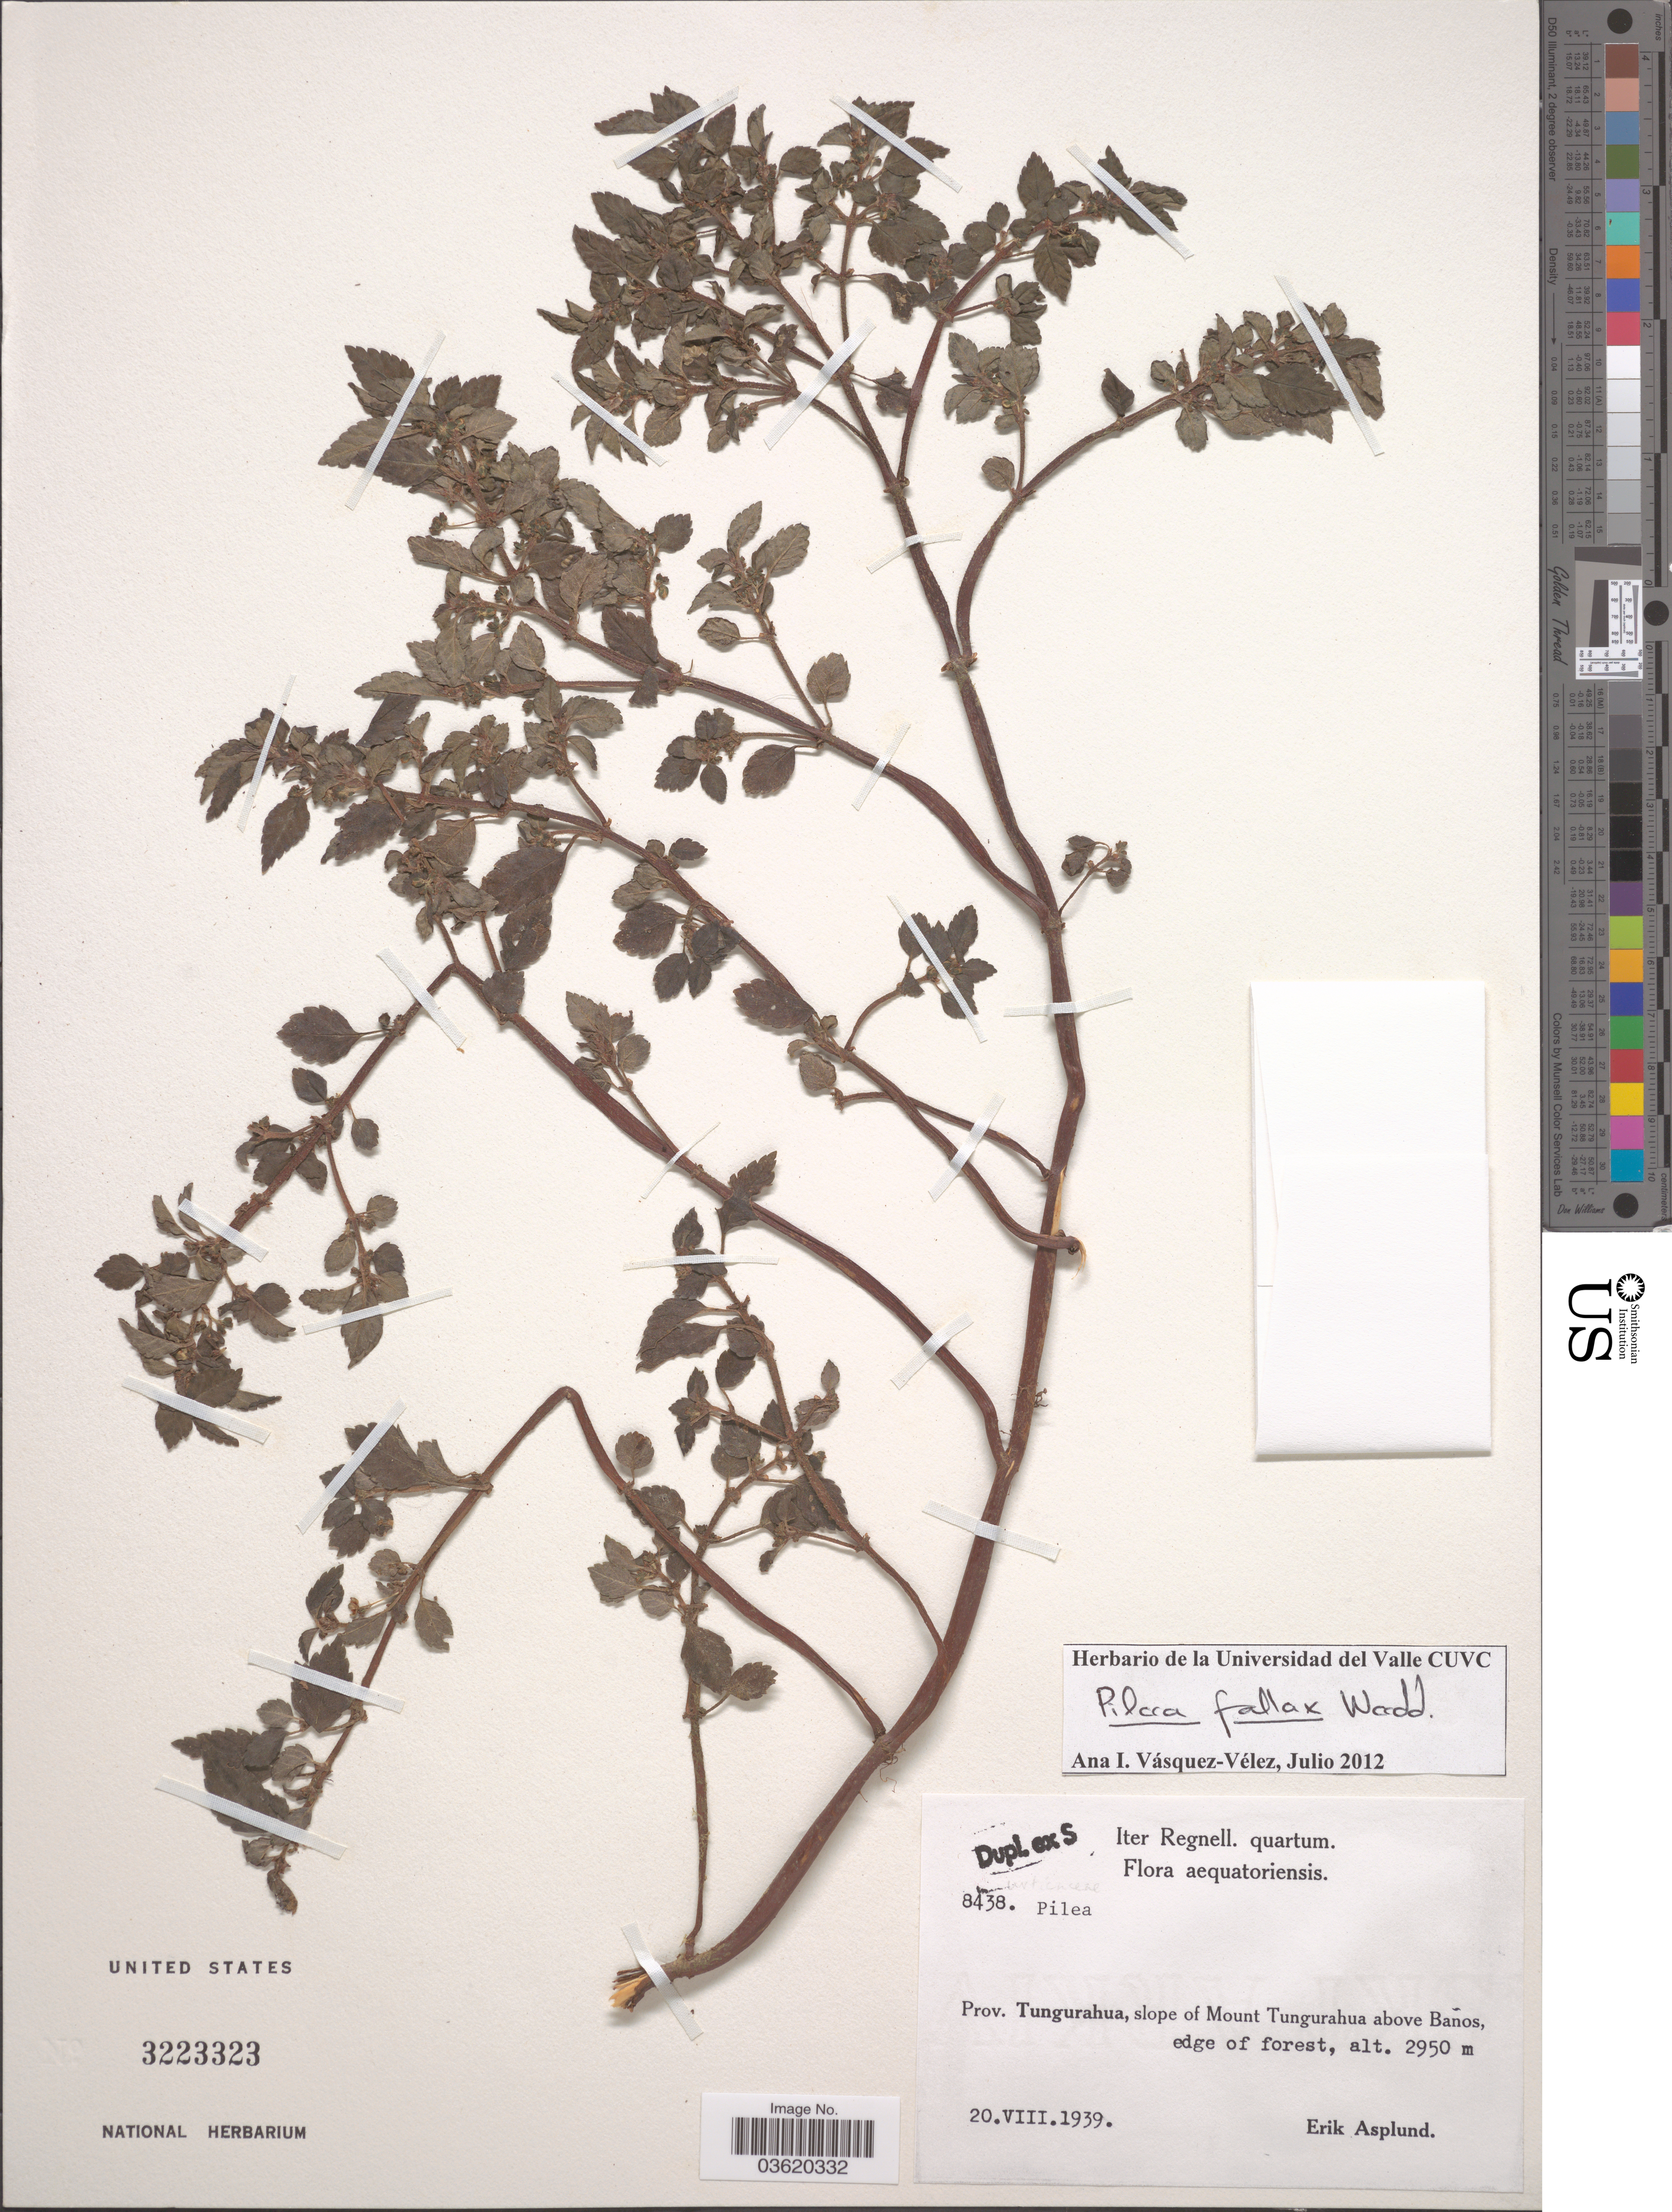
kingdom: Plantae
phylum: Tracheophyta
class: Magnoliopsida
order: Rosales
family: Urticaceae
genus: Pilea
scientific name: Pilea fallax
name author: Wedd.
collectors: E. Asplund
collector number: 8438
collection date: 1939-08-20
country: Ecuador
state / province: Tungurahua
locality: Iter Regnell. Slope of Mount Tungurahua above Baños, edge of forest.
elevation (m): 2950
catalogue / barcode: US 3223323